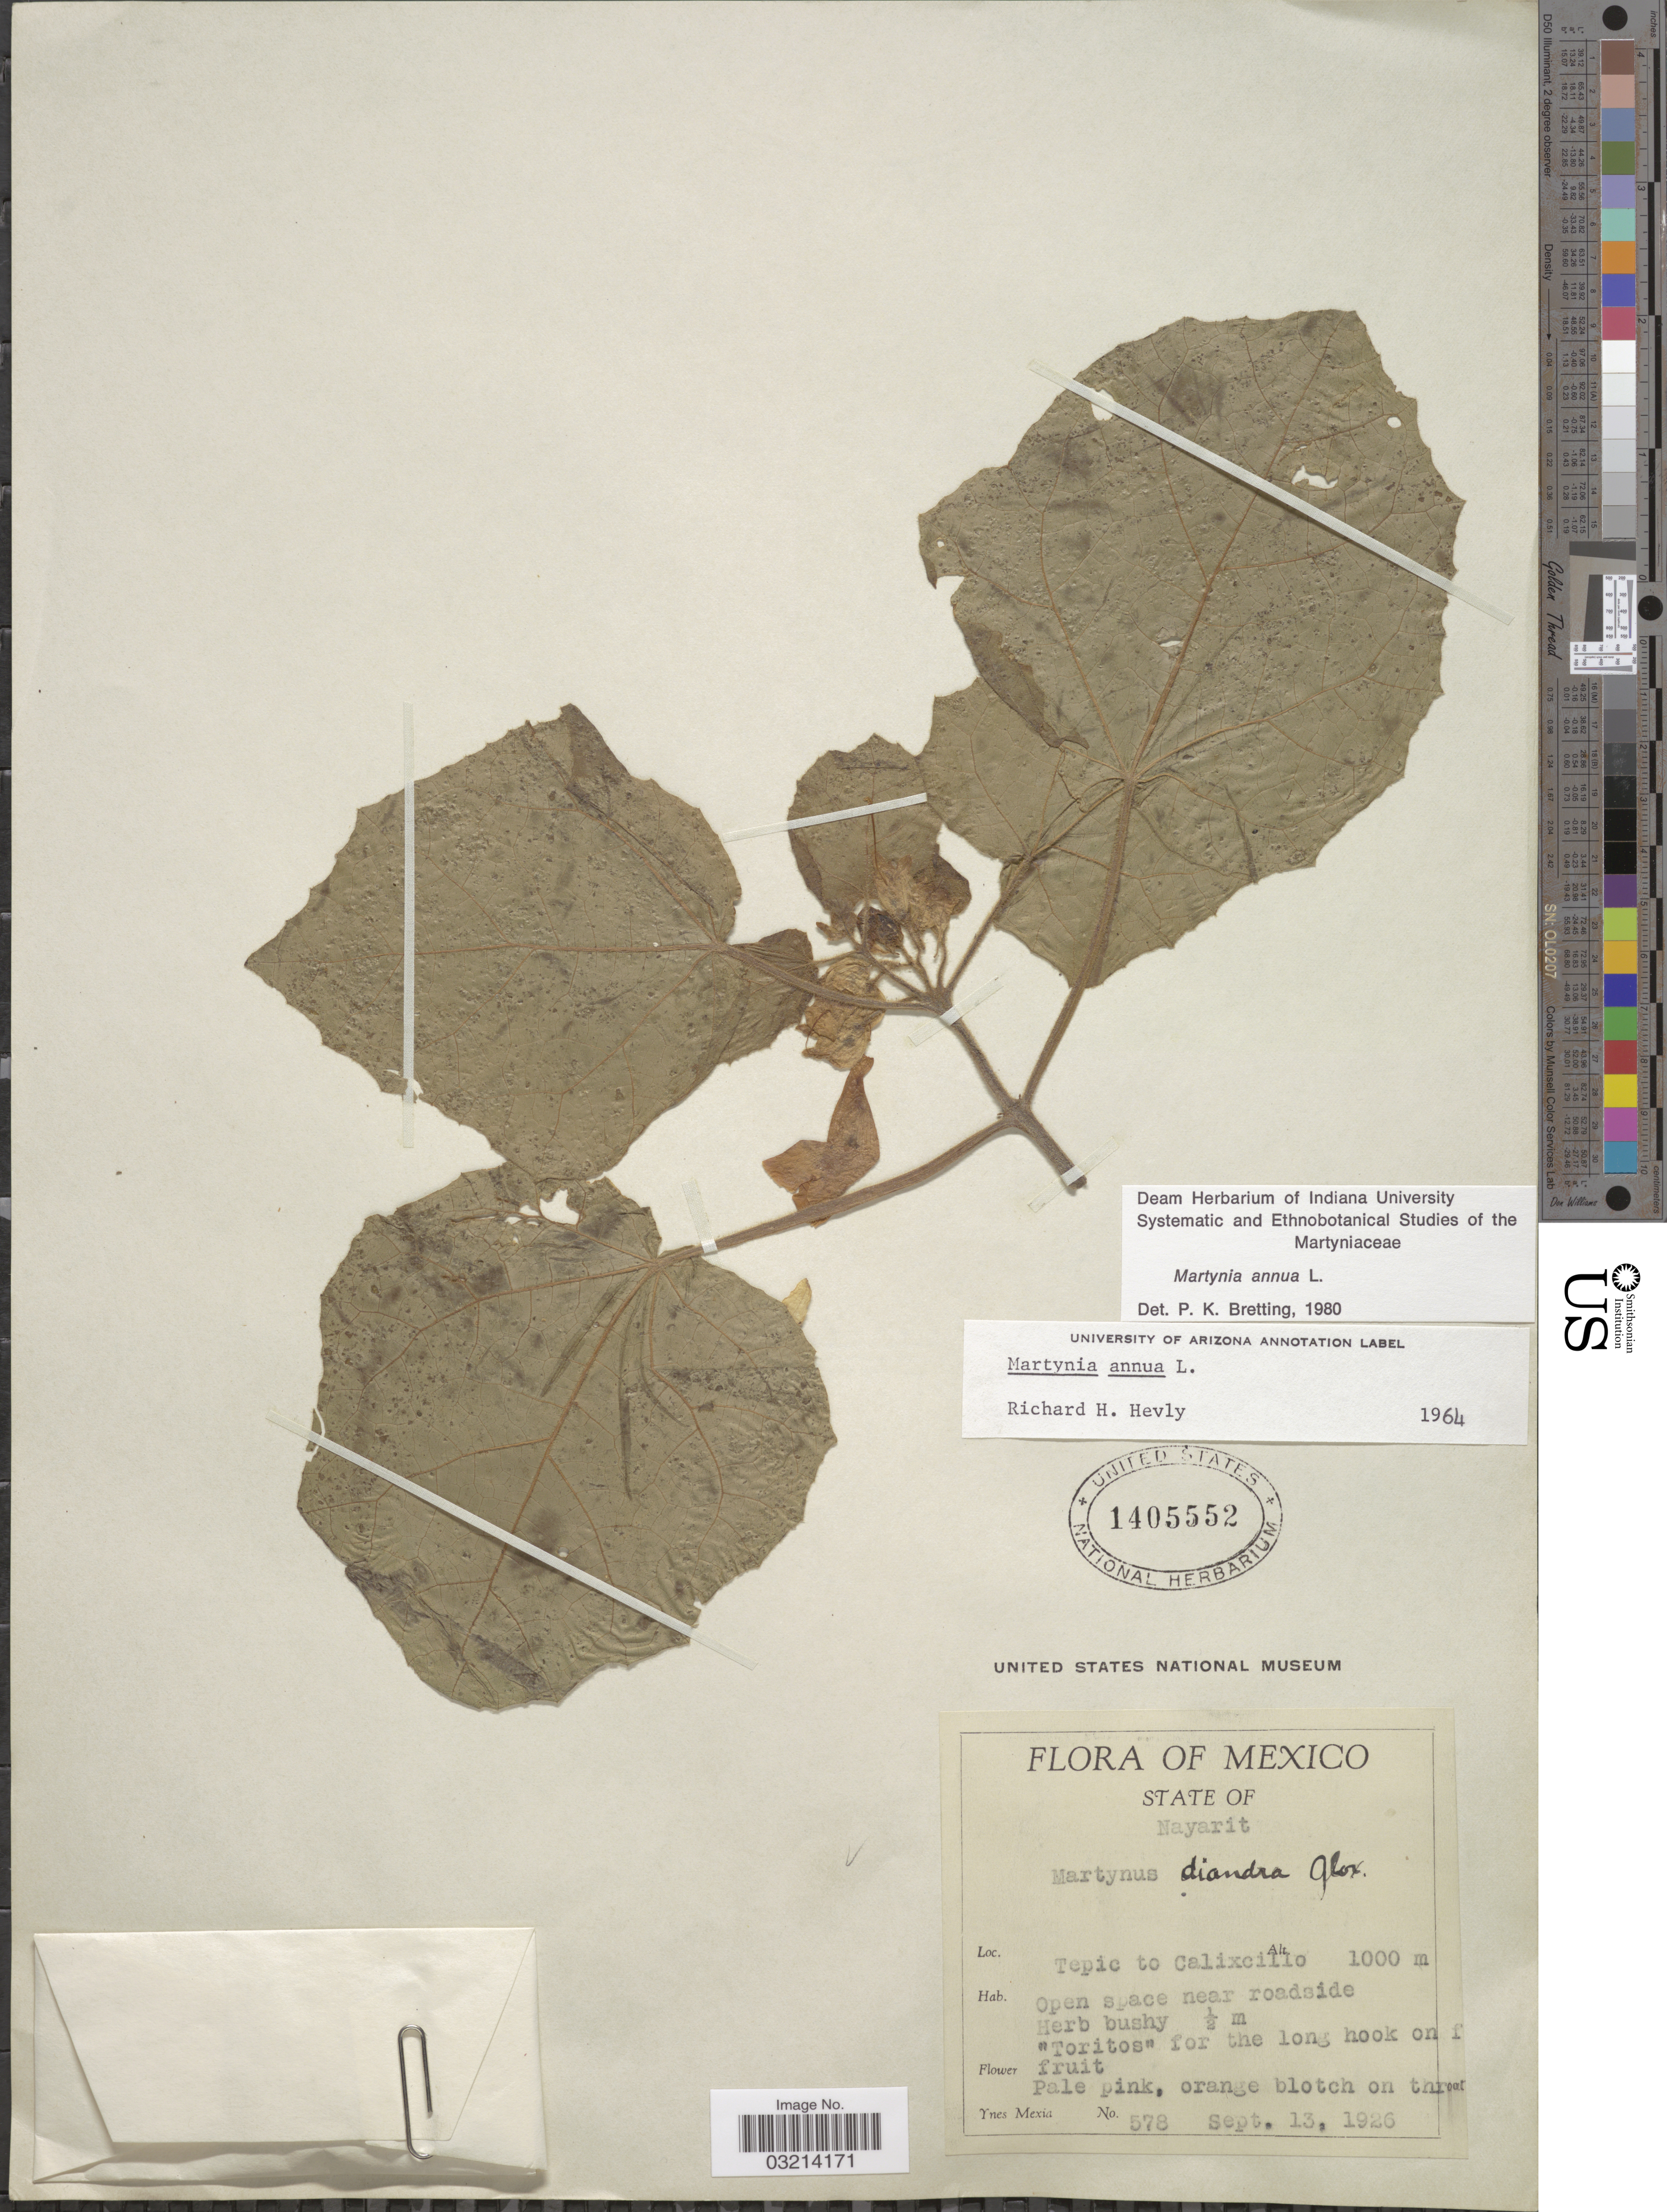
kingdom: Plantae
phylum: Tracheophyta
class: Magnoliopsida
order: Lamiales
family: Martyniaceae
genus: Martynia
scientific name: Martynia annua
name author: L.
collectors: Y. Mexia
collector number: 578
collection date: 1926-09-13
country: Mexico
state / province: Nayarit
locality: Tepic to Calixcillo. Open space near roadside.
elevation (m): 1000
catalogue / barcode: US 1405552